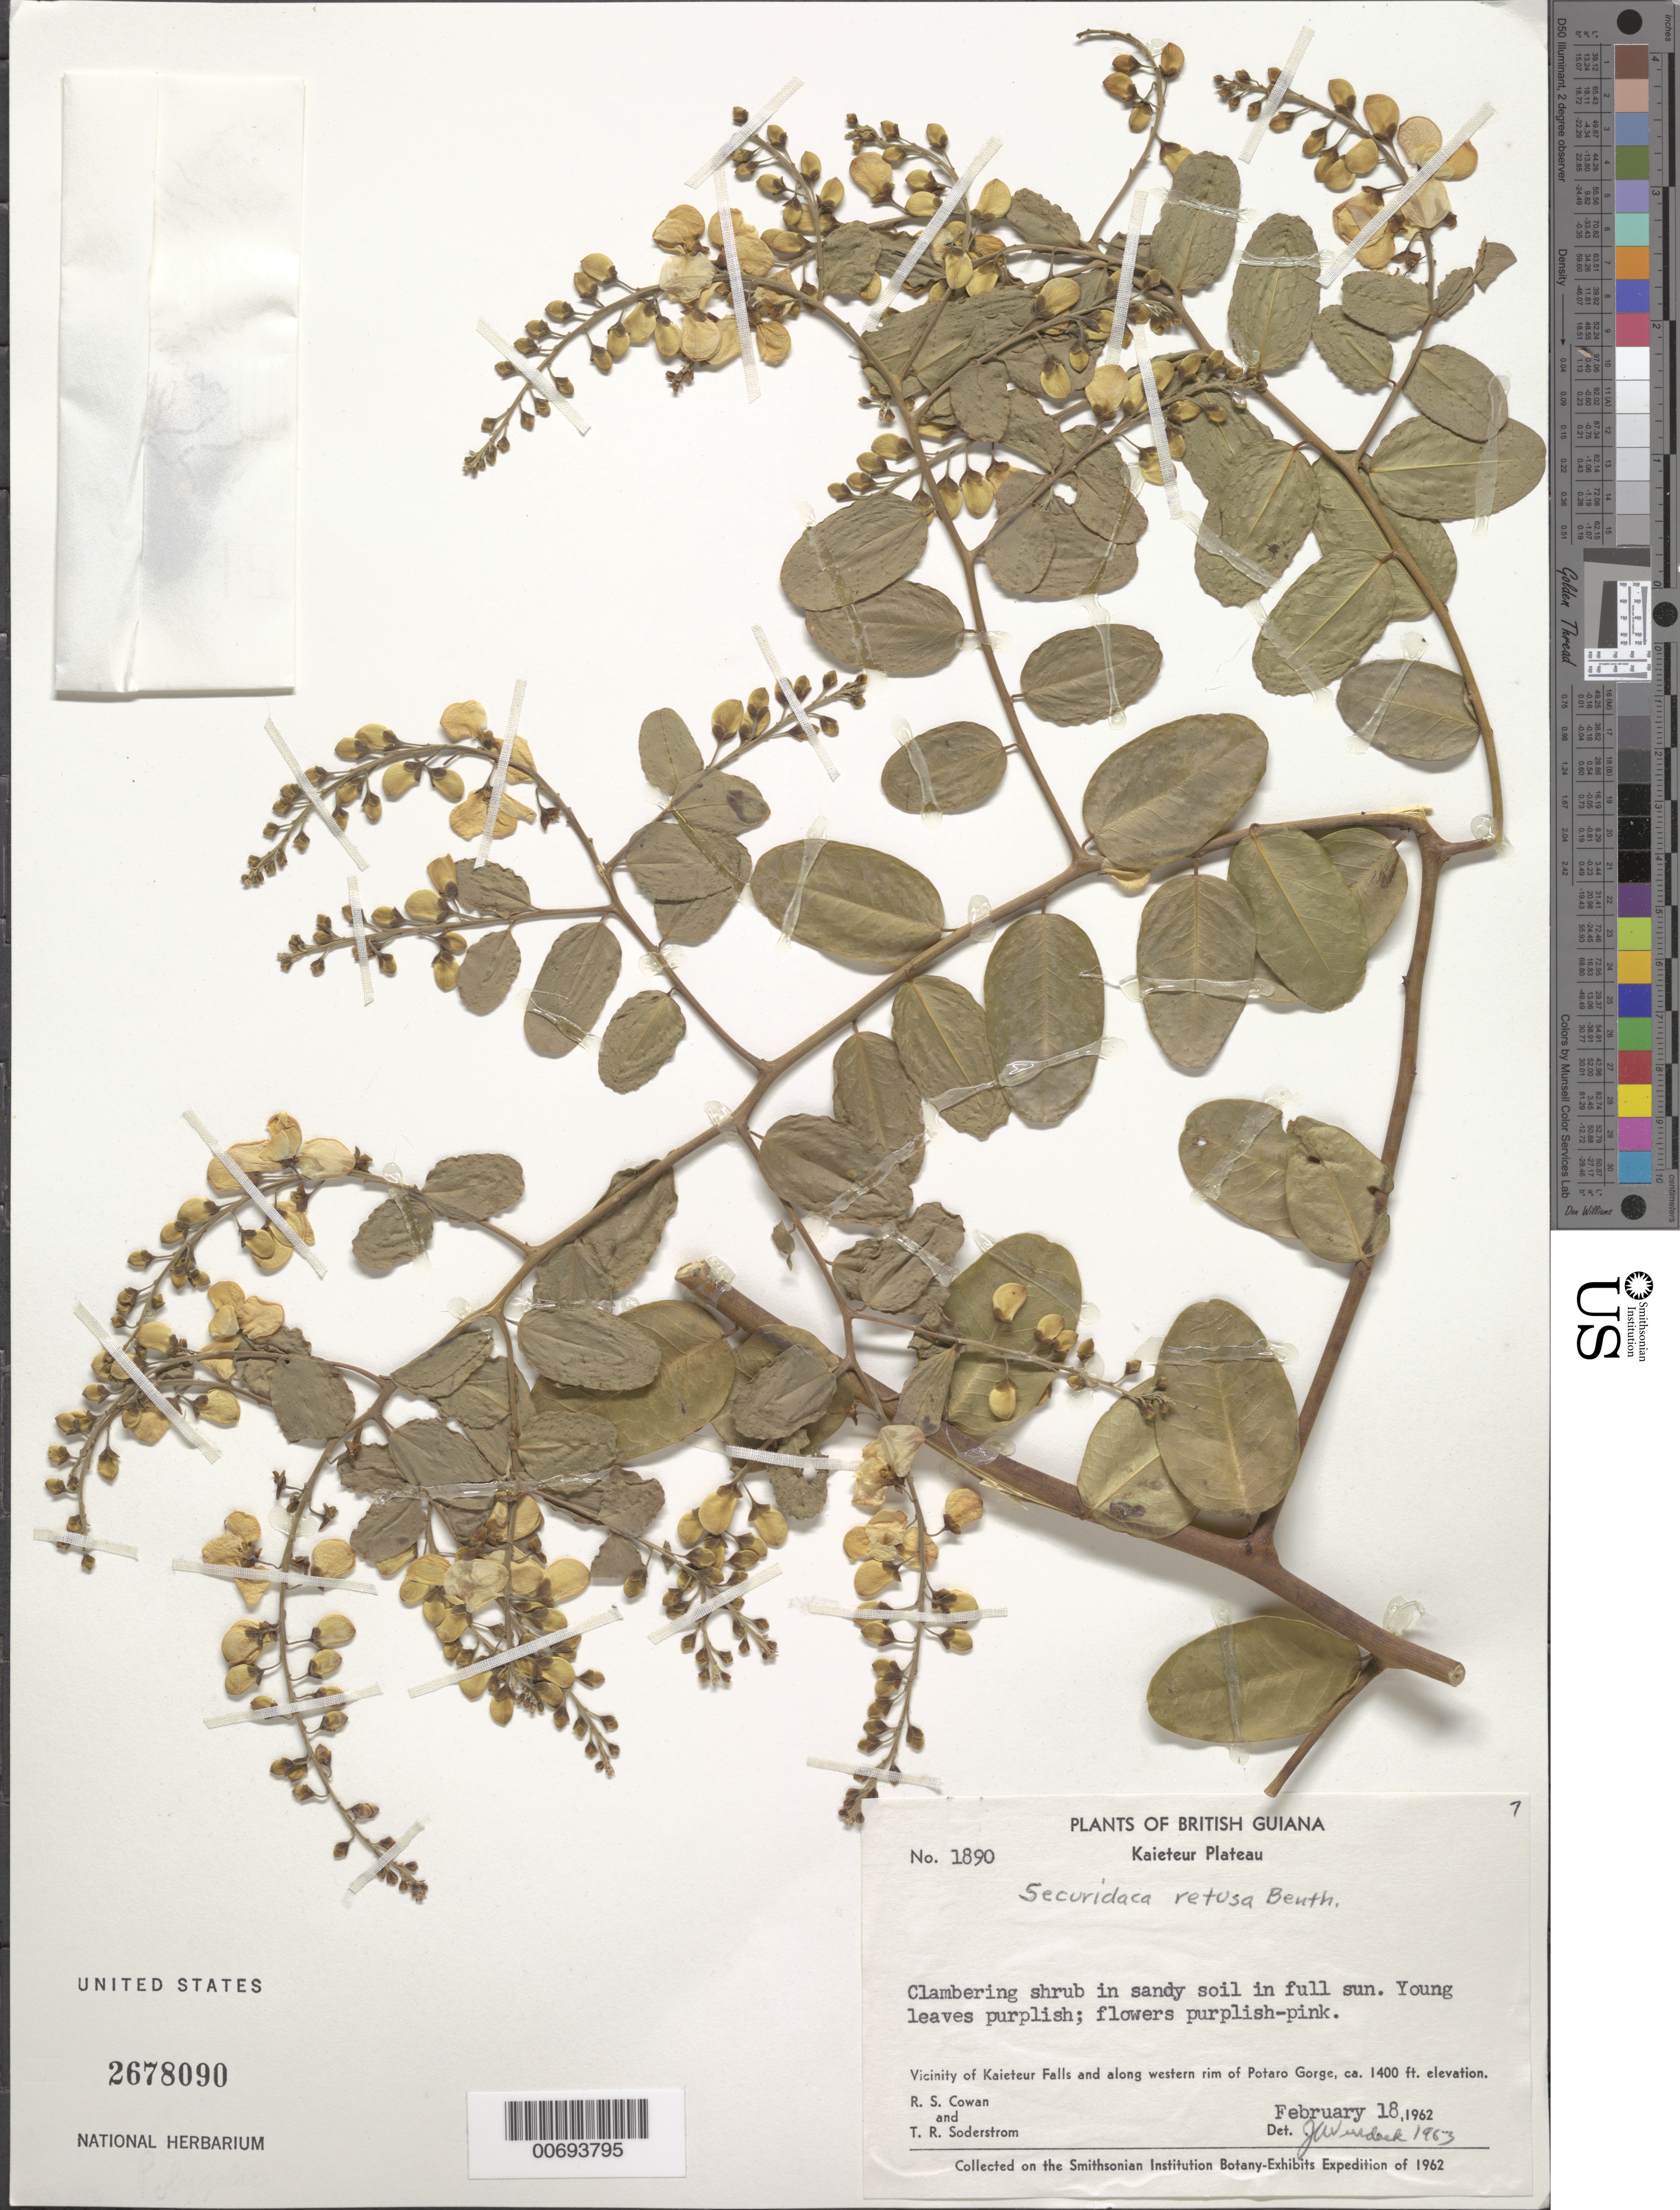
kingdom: Plantae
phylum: Tracheophyta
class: Magnoliopsida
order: Fabales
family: Polygalaceae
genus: Securidaca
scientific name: Securidaca retusa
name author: Benth.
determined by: Wurdack, John J., (US), US (UNITED STATES)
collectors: R. S. Cowan & T. R. Soderstrom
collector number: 1890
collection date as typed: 18-Feb-62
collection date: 1962-02-18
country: Guyana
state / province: Potaro-Siparuni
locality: Kaieteur Plateau, vicinity of Kaieteur Falls and western rim of Potaro Gorge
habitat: Sandy soil in full sun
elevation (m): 427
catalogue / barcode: US 2678090